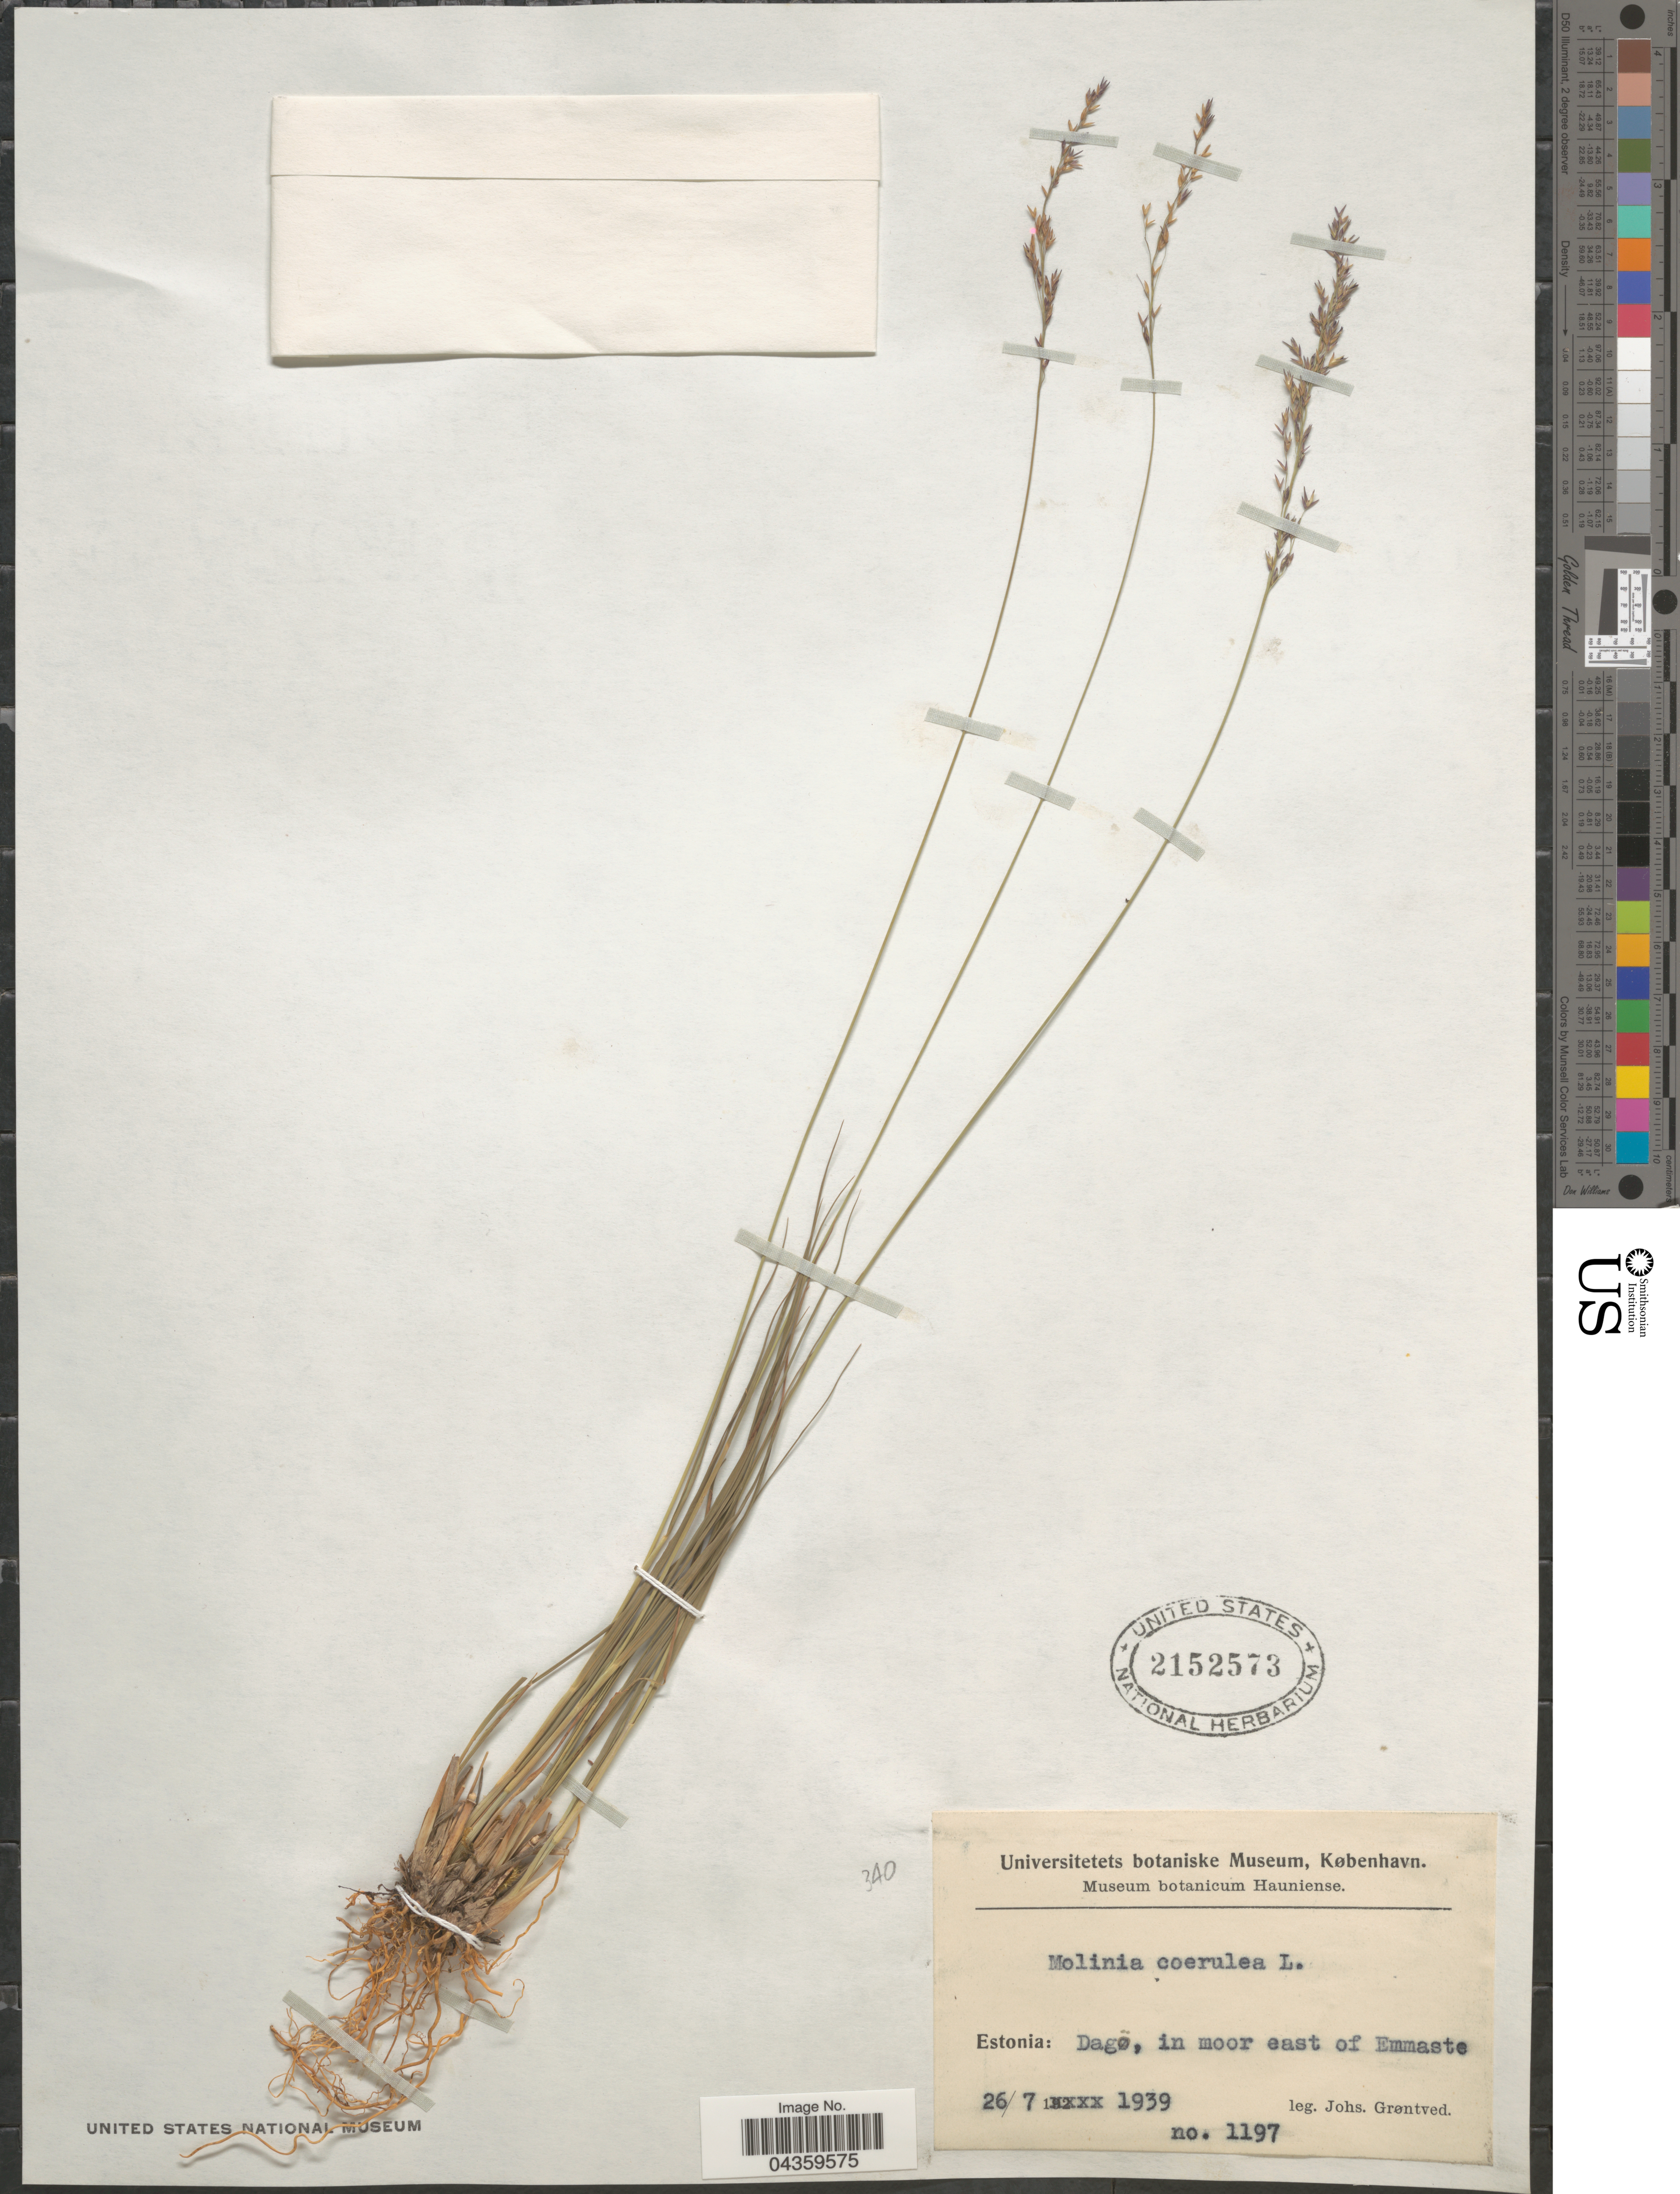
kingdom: Plantae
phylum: Tracheophyta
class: Liliopsida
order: Poales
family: Poaceae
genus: Molinia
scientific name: Molinia caerulea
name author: (L.) Moench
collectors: J. Grøntved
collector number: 1197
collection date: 1939-07-26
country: Estonia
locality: Dagø, in moor east of Emmaste.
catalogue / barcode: US 2152573